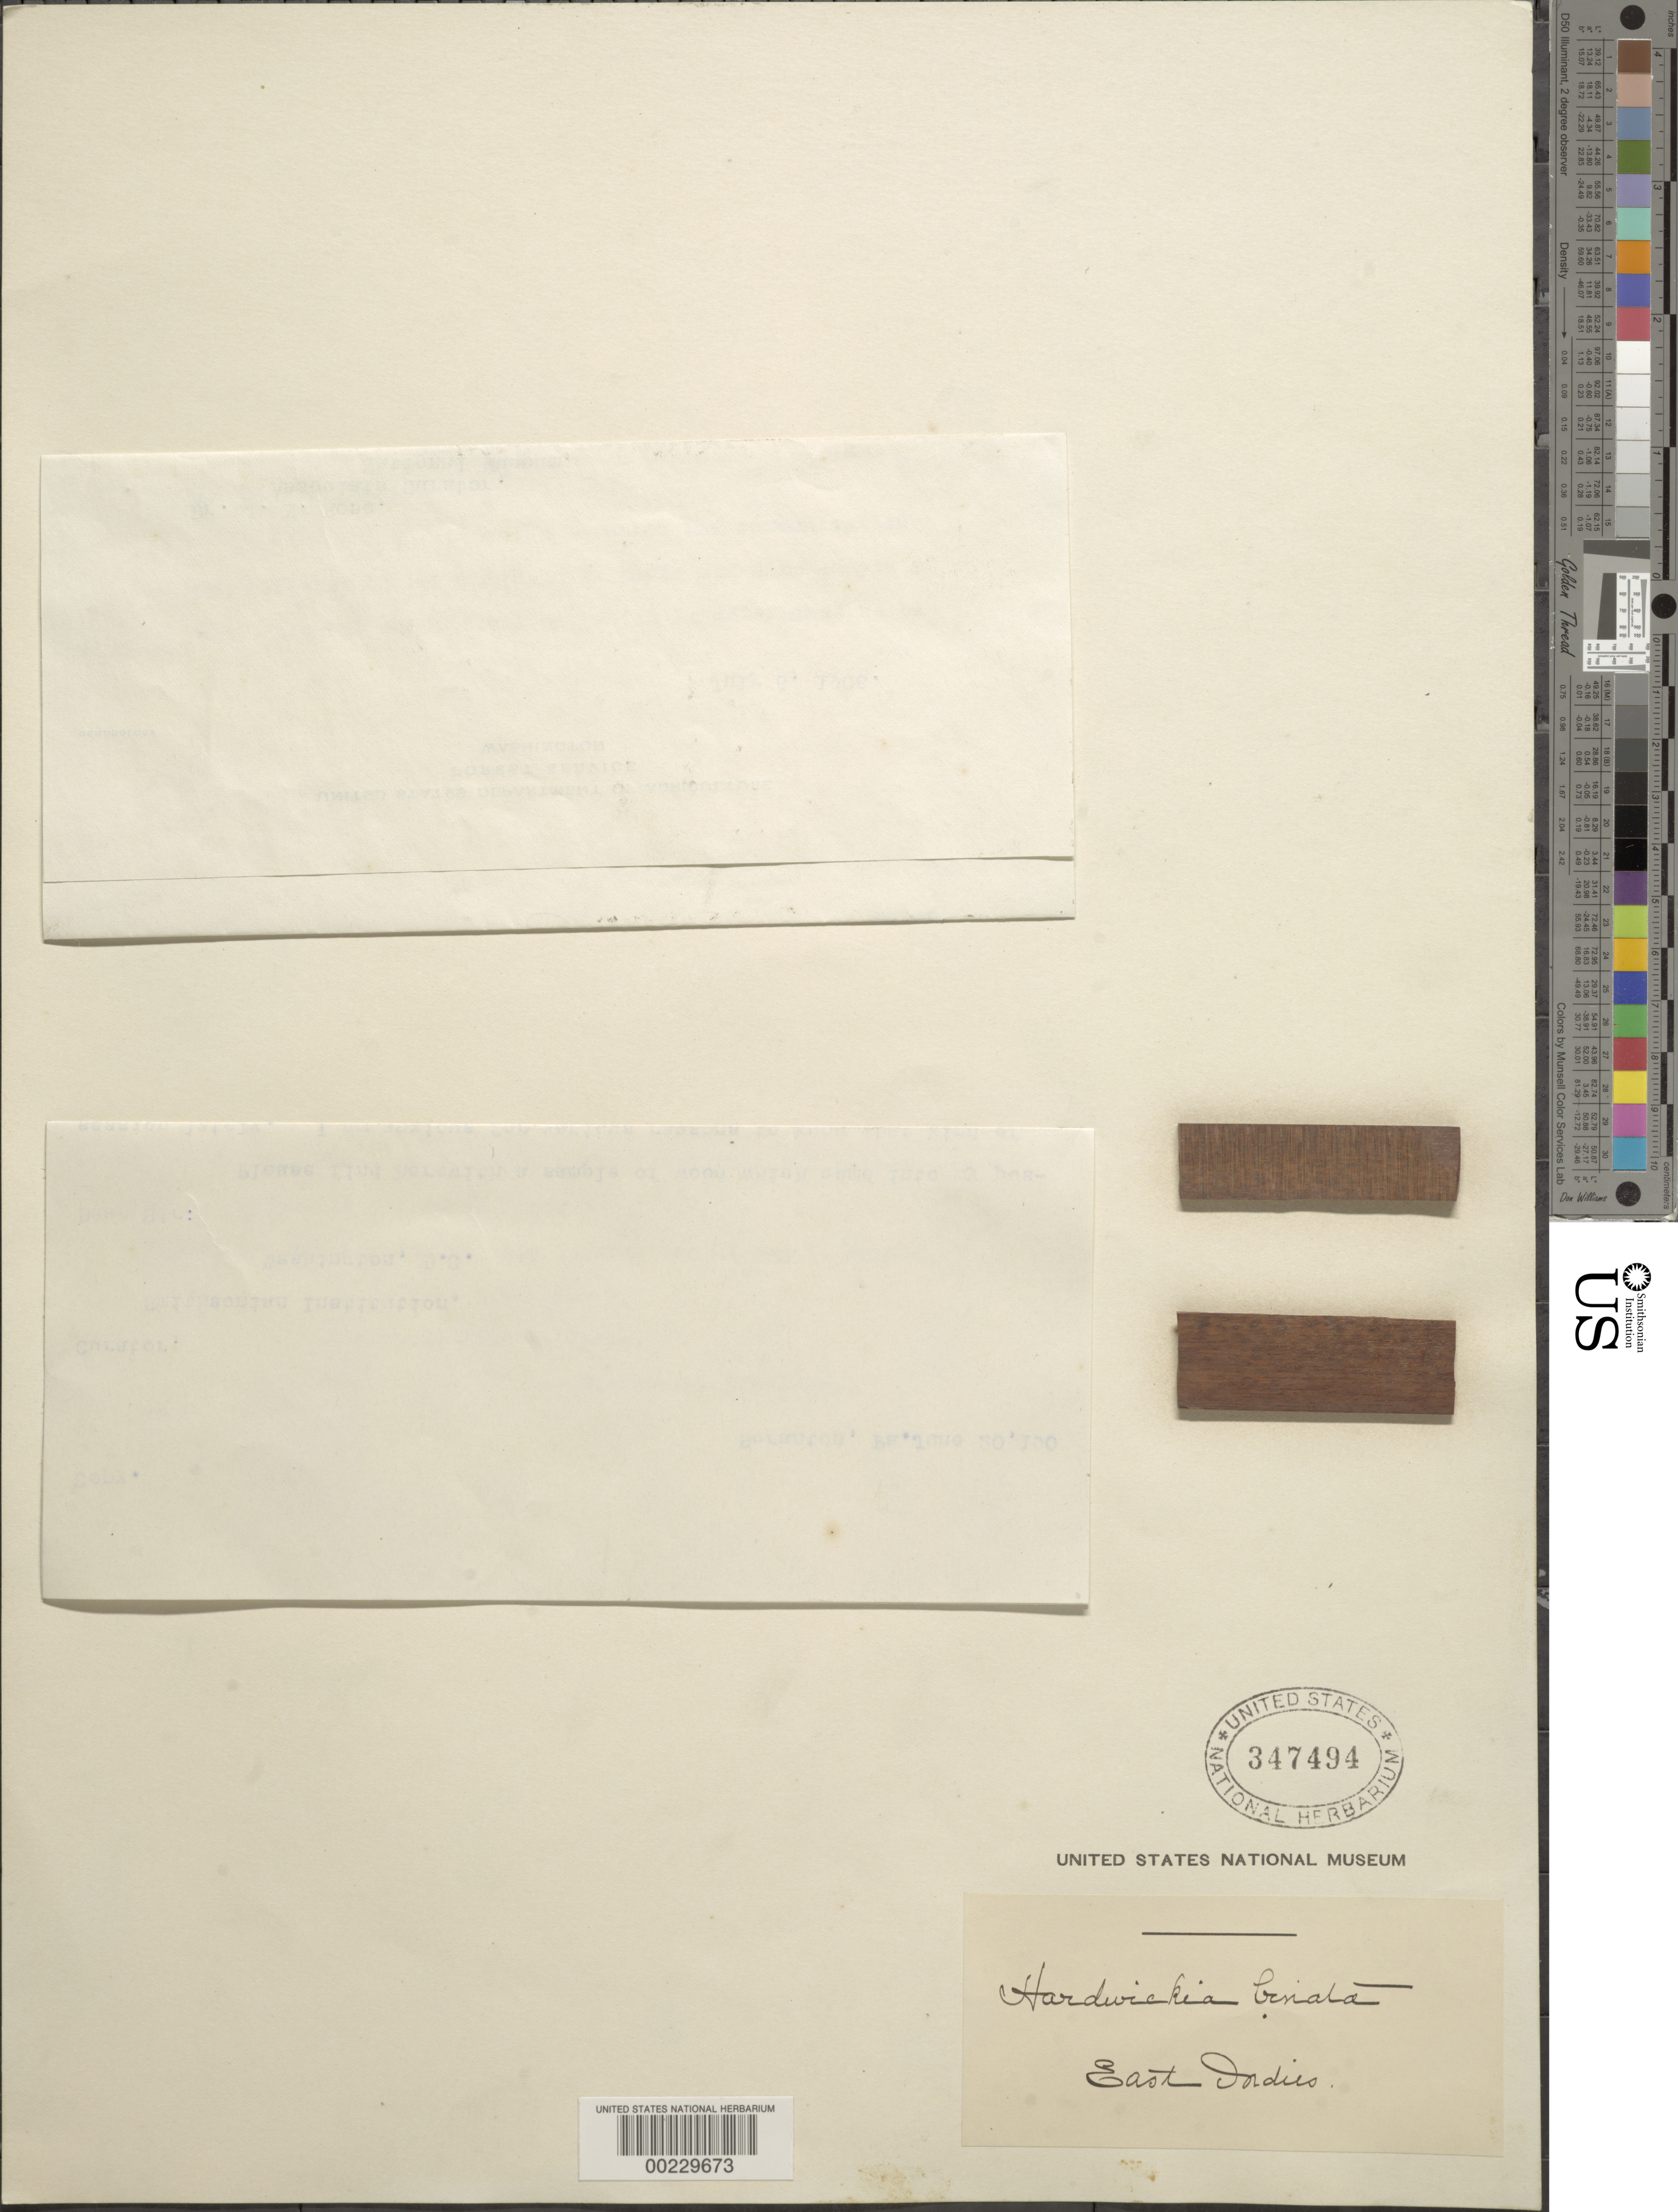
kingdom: Plantae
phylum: Tracheophyta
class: Magnoliopsida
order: Fabales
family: Fabaceae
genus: Hardwickia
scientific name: Hardwickia binata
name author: Roxb.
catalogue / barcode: US 347494